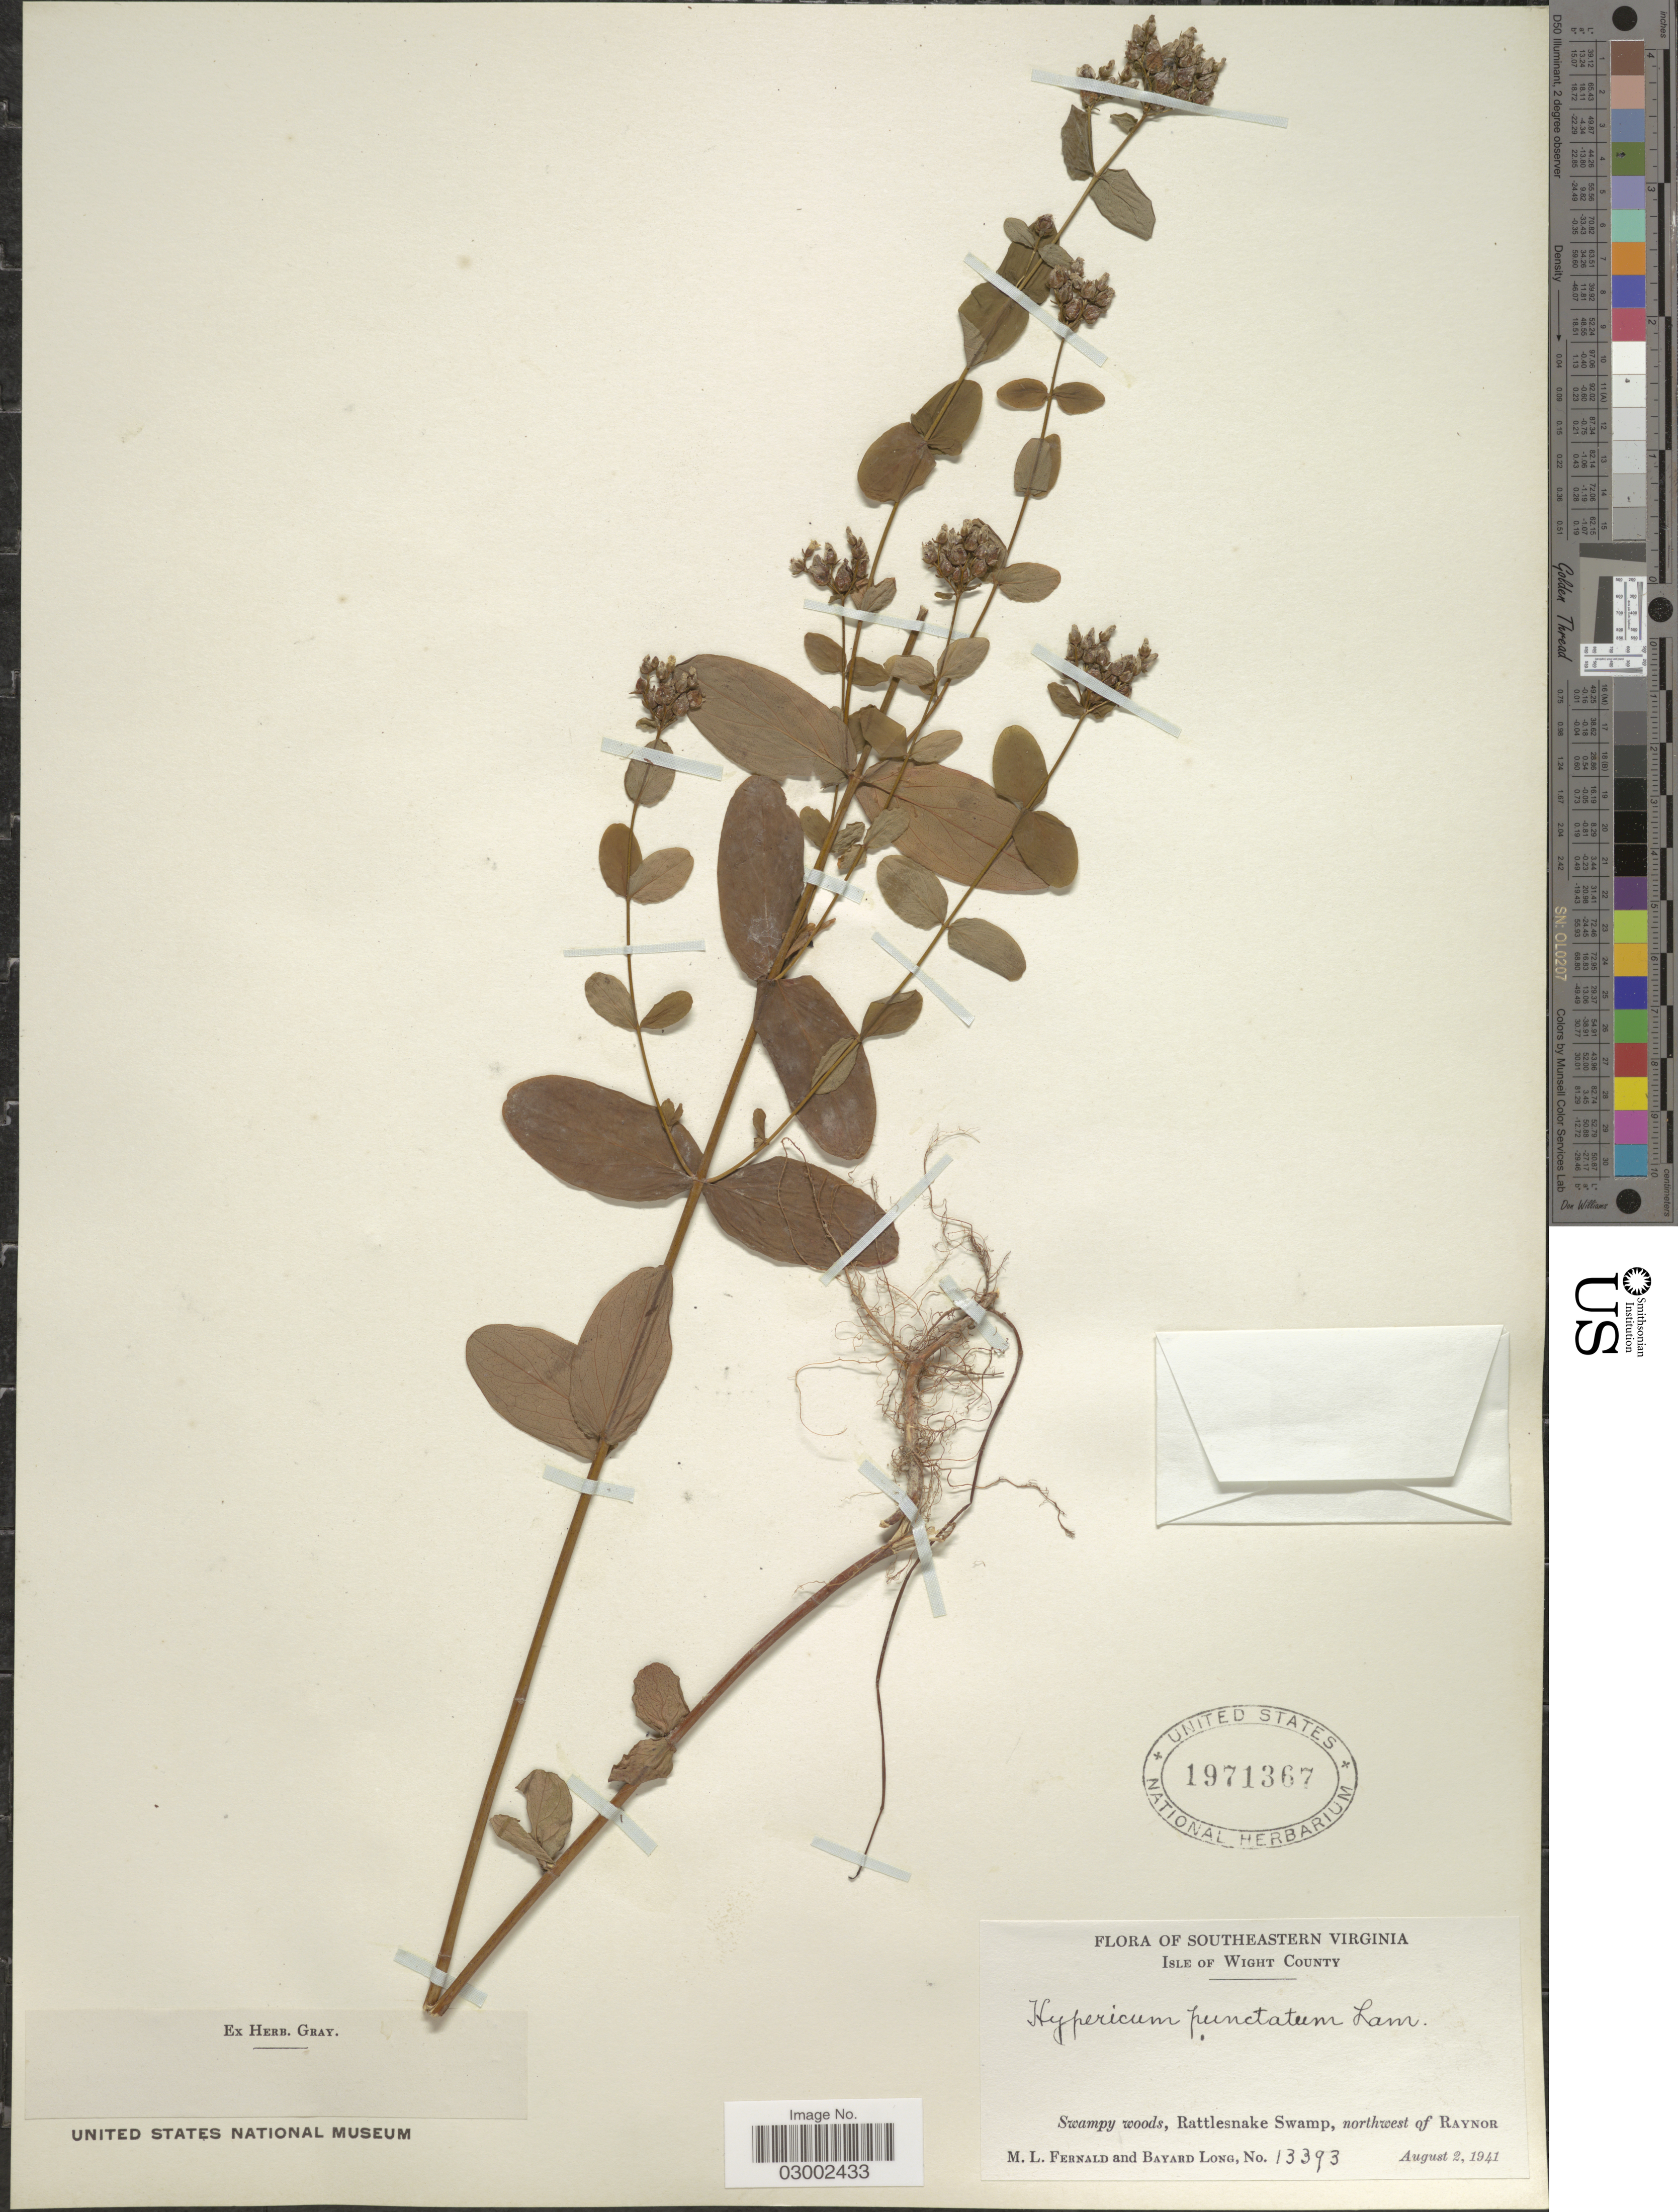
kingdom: Plantae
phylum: Tracheophyta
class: Magnoliopsida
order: Malpighiales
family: Hypericaceae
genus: Hypericum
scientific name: Hypericum punctatum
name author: Lam.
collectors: M. L. Fernald & B. Long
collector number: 13393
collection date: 1941-08-02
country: United States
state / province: Virginia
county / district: Isle of Wight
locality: Southeastern Virginia. Isle of Wight County. Rattlesnake Swamp, northeast of Raynor.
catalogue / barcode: US 1971367